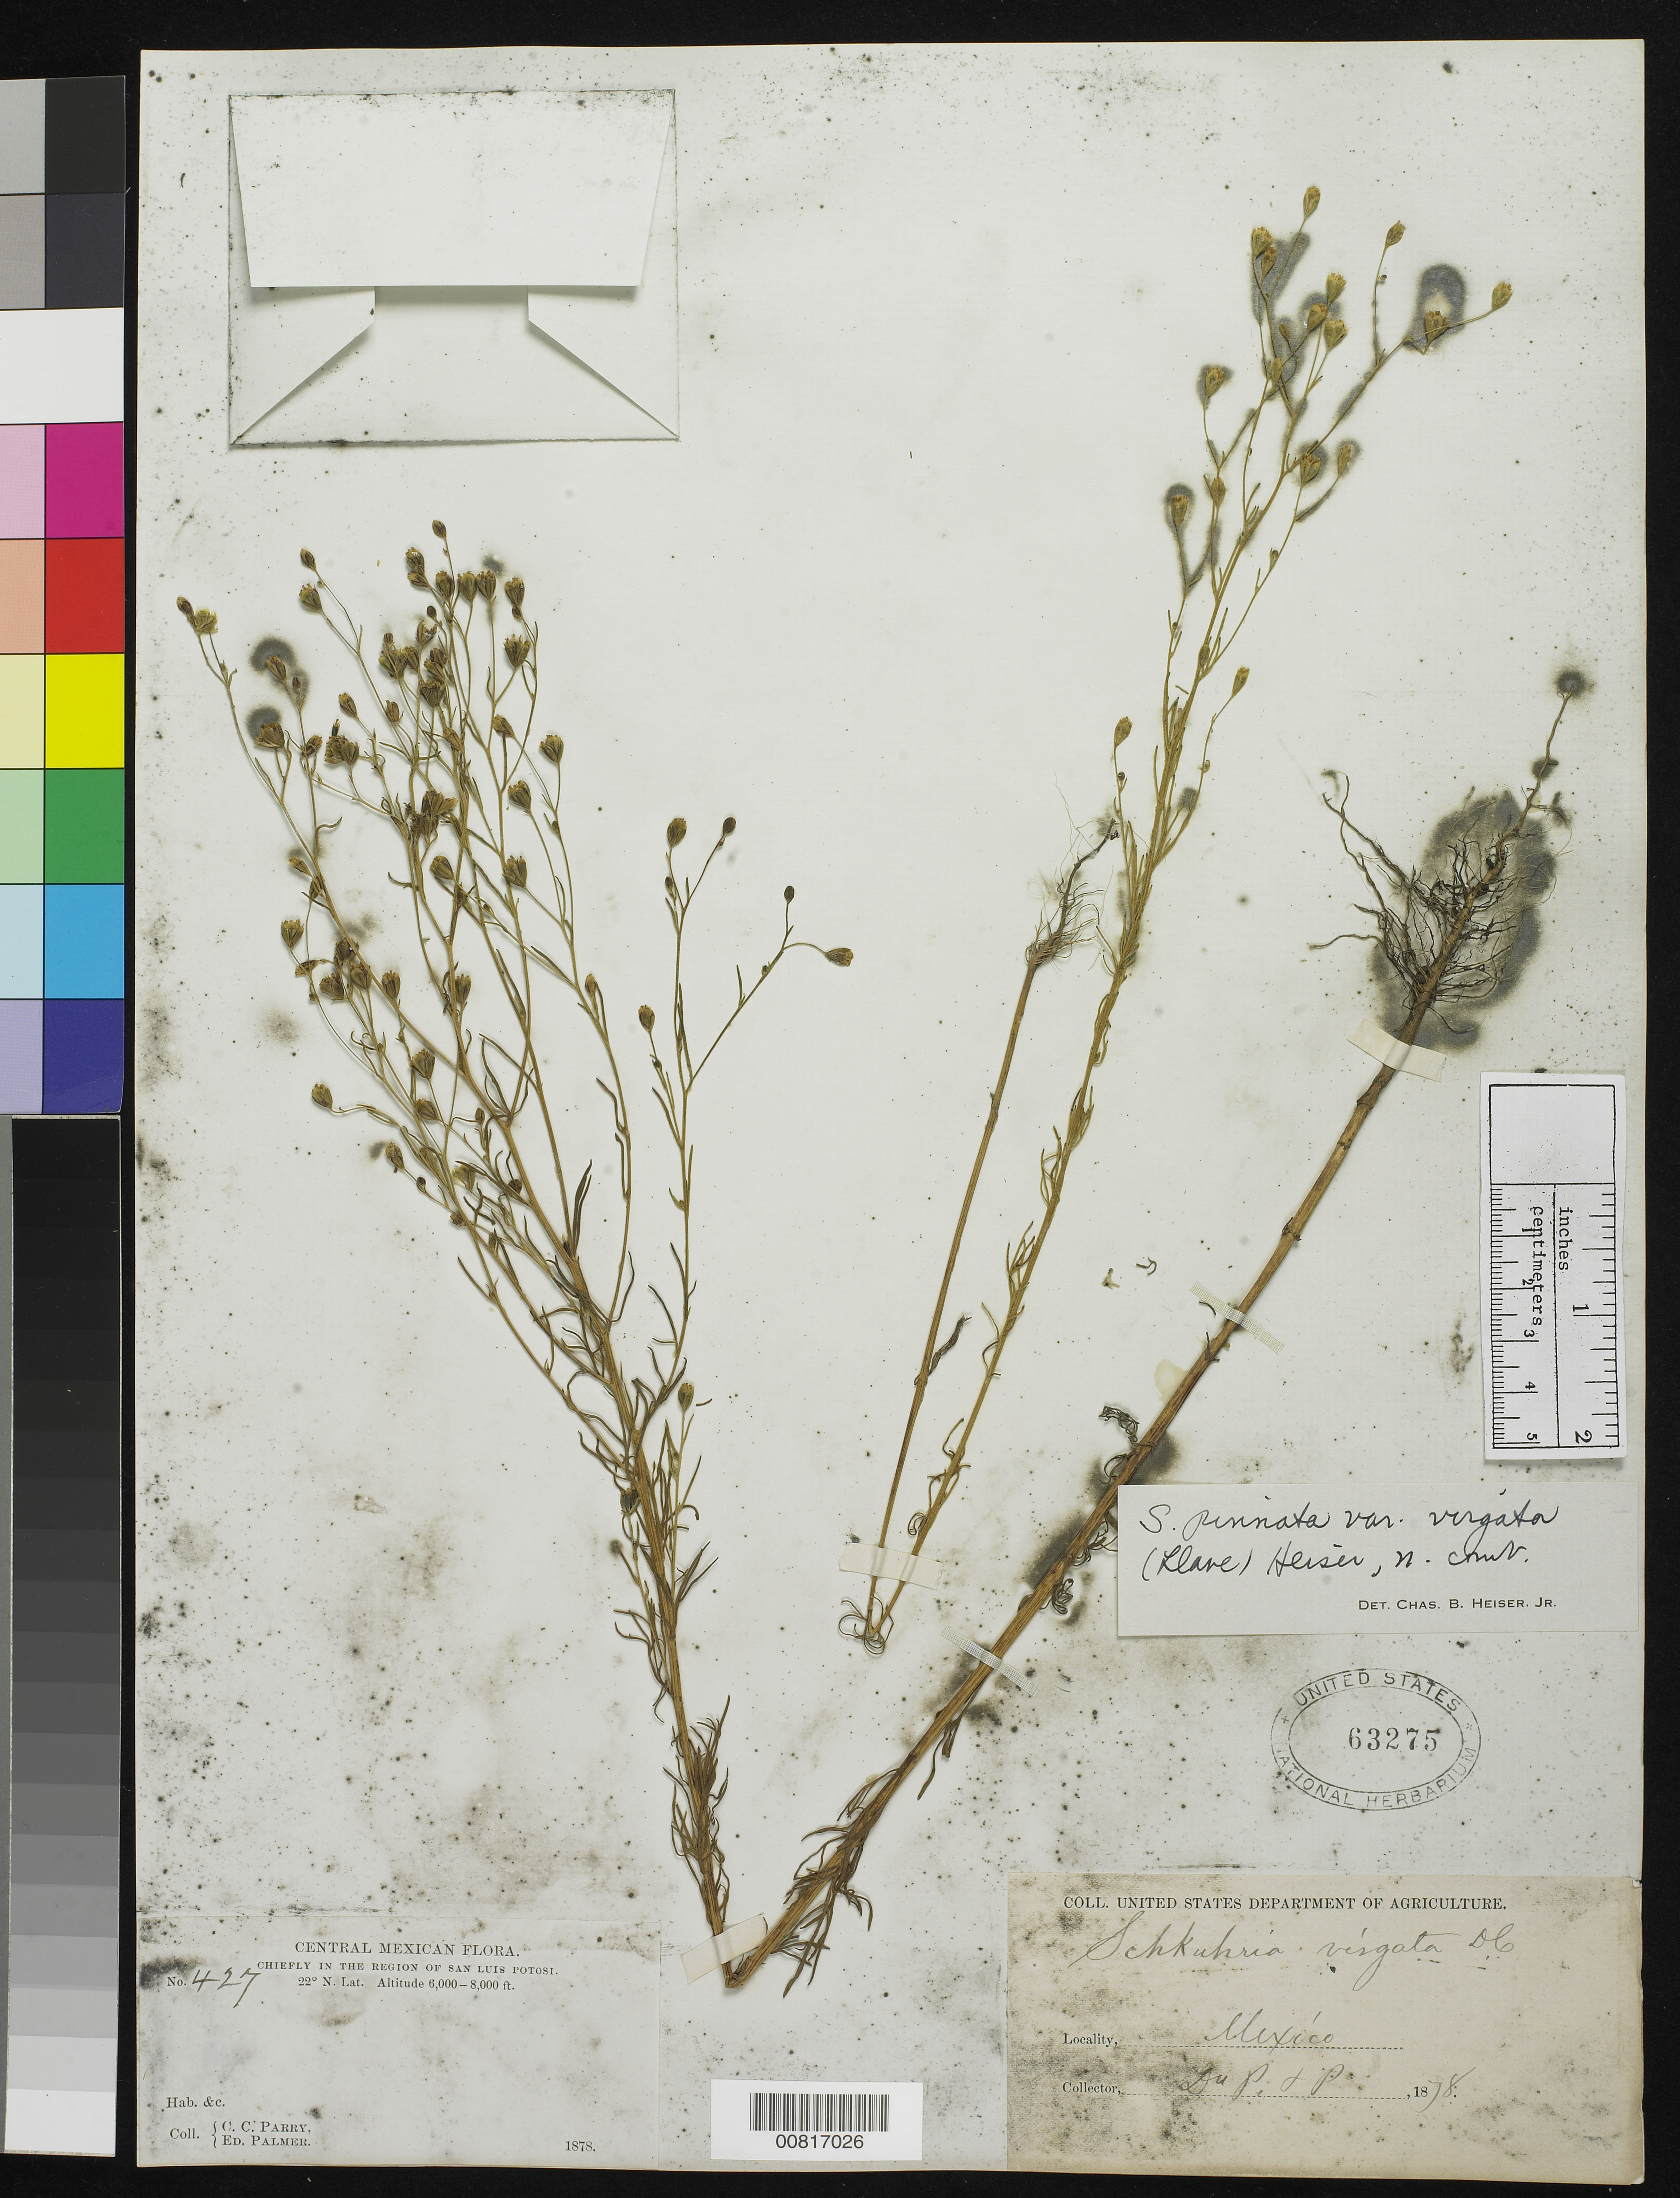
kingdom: Plantae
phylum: Tracheophyta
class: Magnoliopsida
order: Asterales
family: Asteraceae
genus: Schkuhria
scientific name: Schkuhria pinnata var. virgata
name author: (La Llave ex La Llave) Heiser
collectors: C. C. Parry & E. Palmer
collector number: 427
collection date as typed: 1878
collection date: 1878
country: Mexico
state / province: San Luis Potosí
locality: Chiefly in the region of San Luis Potosí.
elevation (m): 1829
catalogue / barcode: US 63275